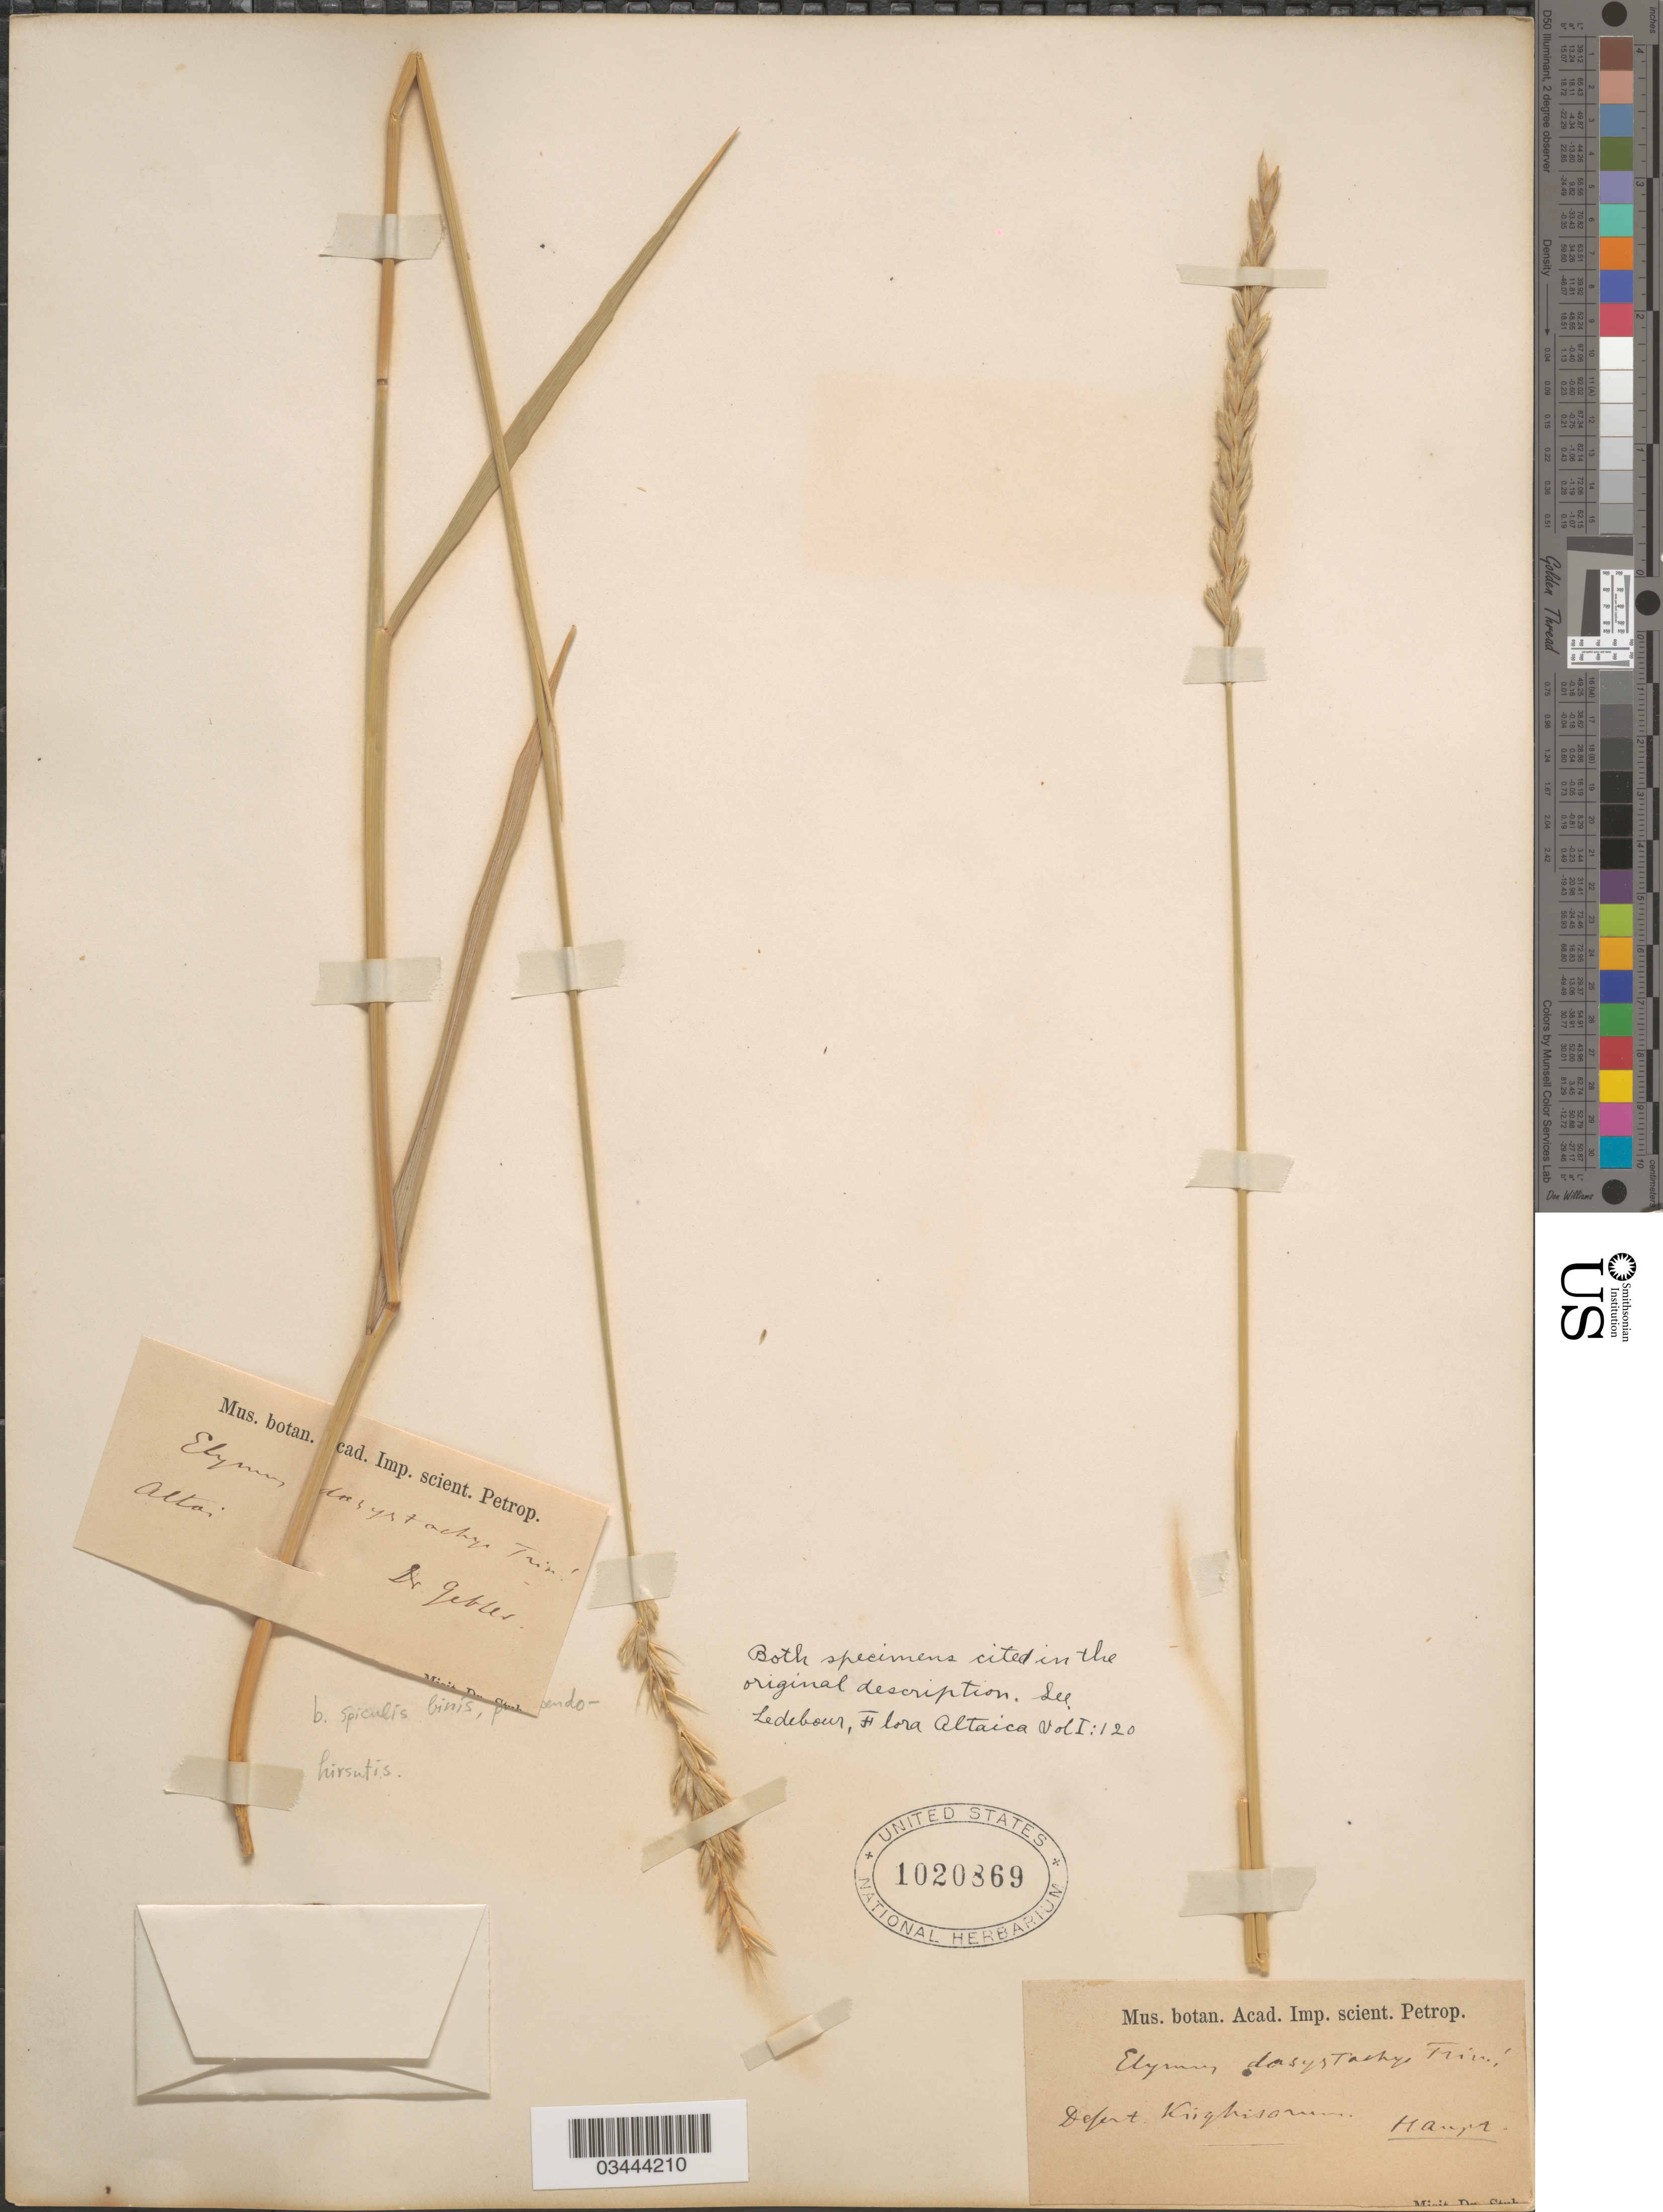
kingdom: Plantae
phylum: Tracheophyta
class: Liliopsida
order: Poales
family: Poaceae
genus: Leymus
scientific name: Leymus secalinus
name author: (Georgi) Tzvelev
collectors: Gebler, --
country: Russian Federation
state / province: Altai Republic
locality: Altai.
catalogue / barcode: US 1020869-2